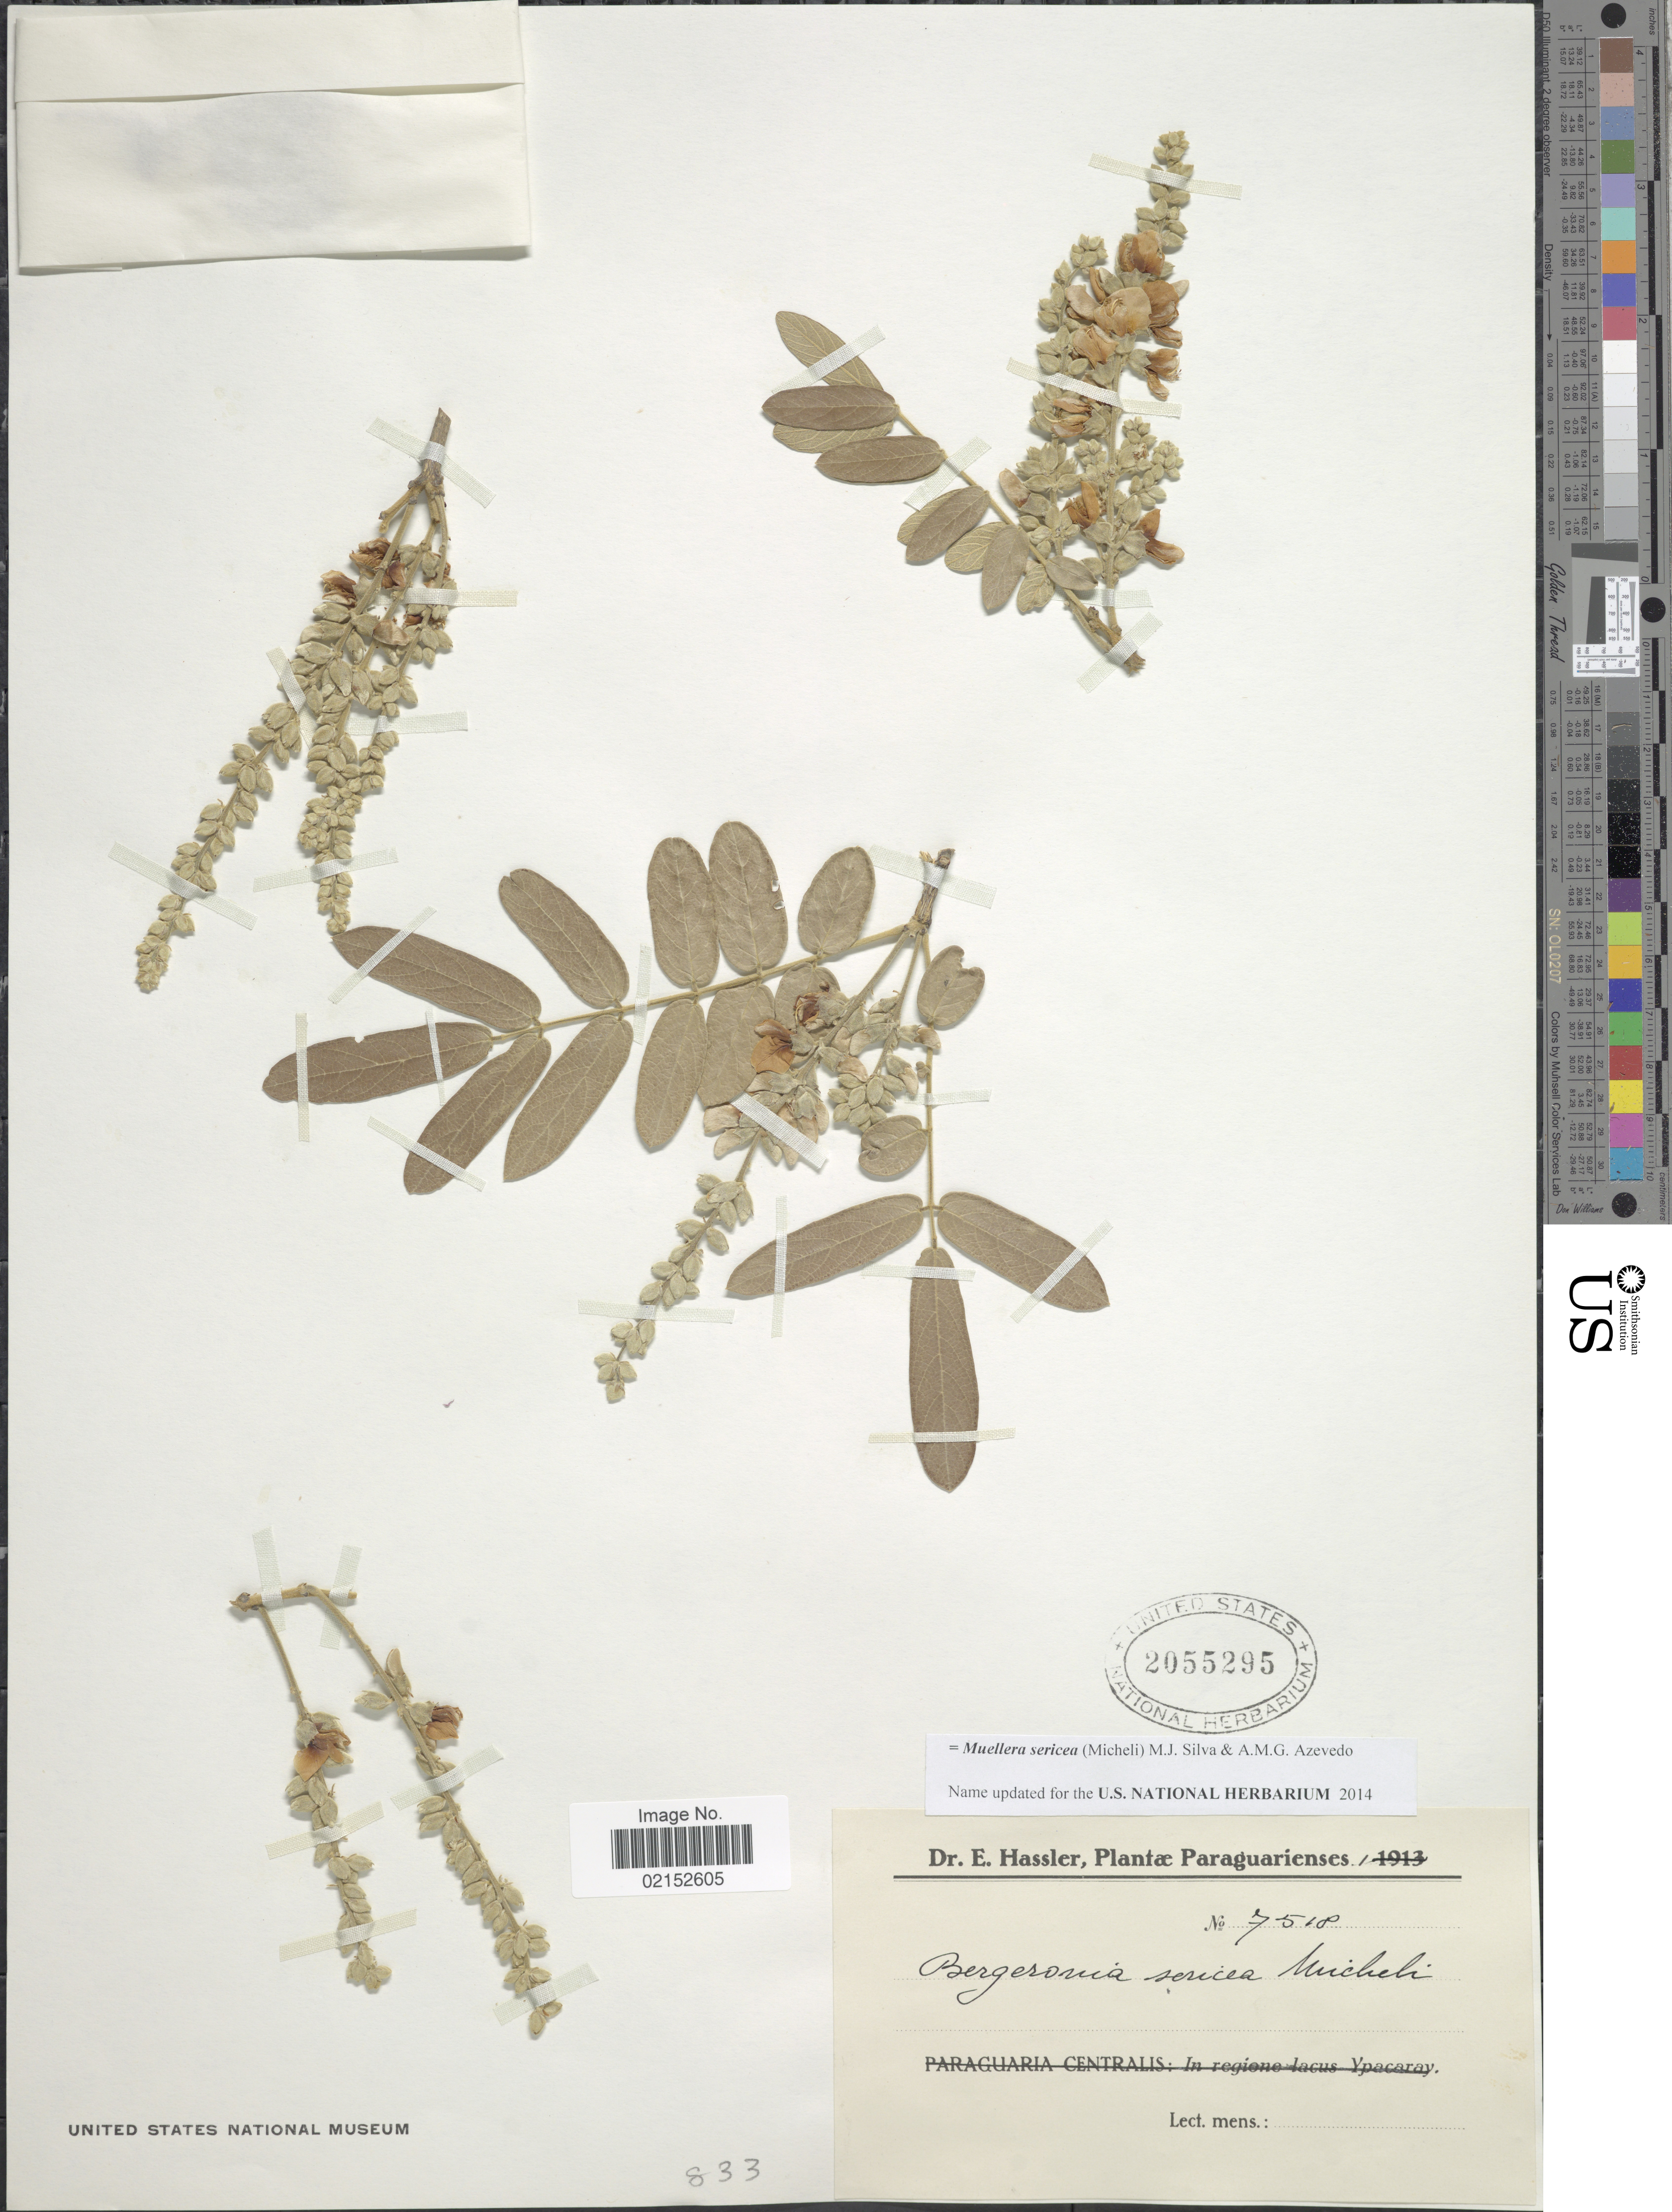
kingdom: Plantae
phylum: Tracheophyta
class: Magnoliopsida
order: Fabales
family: Fabaceae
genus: Muellera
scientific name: Muellera sericea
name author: (Micheli) M.J. Silva & A.M.G. Azevedo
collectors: E. Hassler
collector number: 7518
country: Paraguay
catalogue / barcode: US 2055295